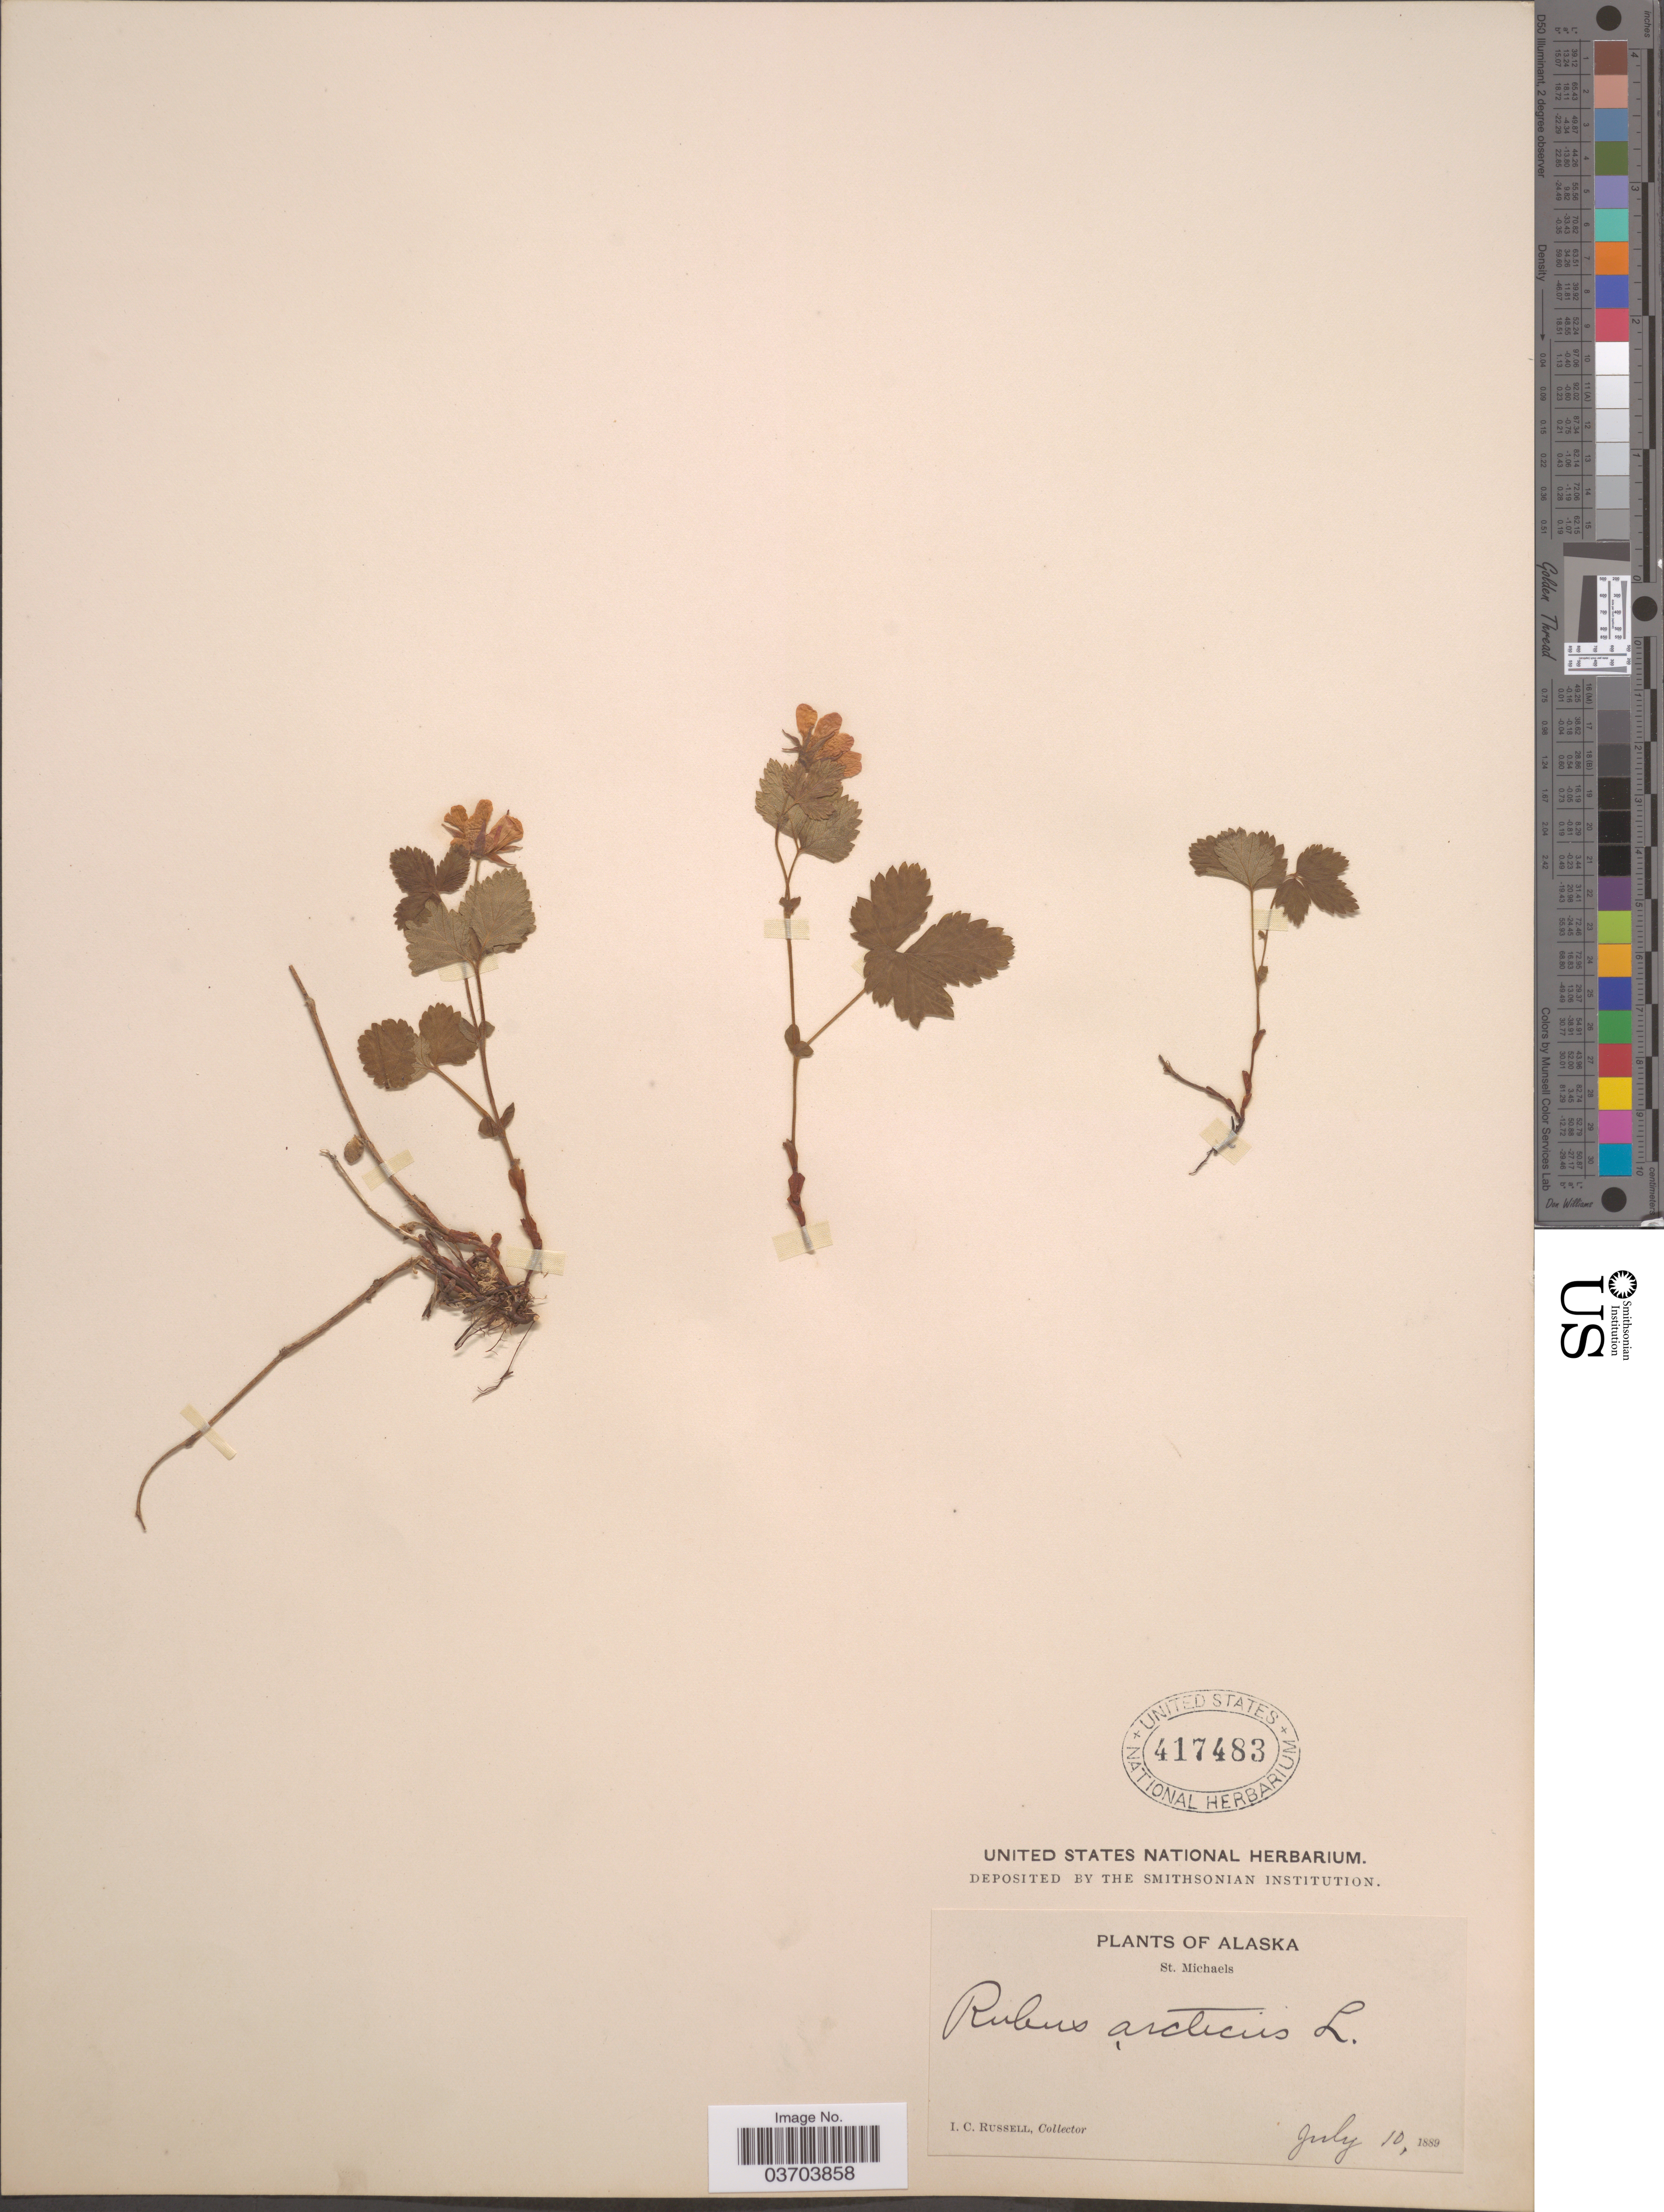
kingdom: Plantae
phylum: Tracheophyta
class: Magnoliopsida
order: Rosales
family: Rosaceae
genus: Rubus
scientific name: Rubus acaulis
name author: Michx.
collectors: I. C. Russell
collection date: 1889-07-10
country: United States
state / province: Alaska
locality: St. Michaels.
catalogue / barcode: US 417483